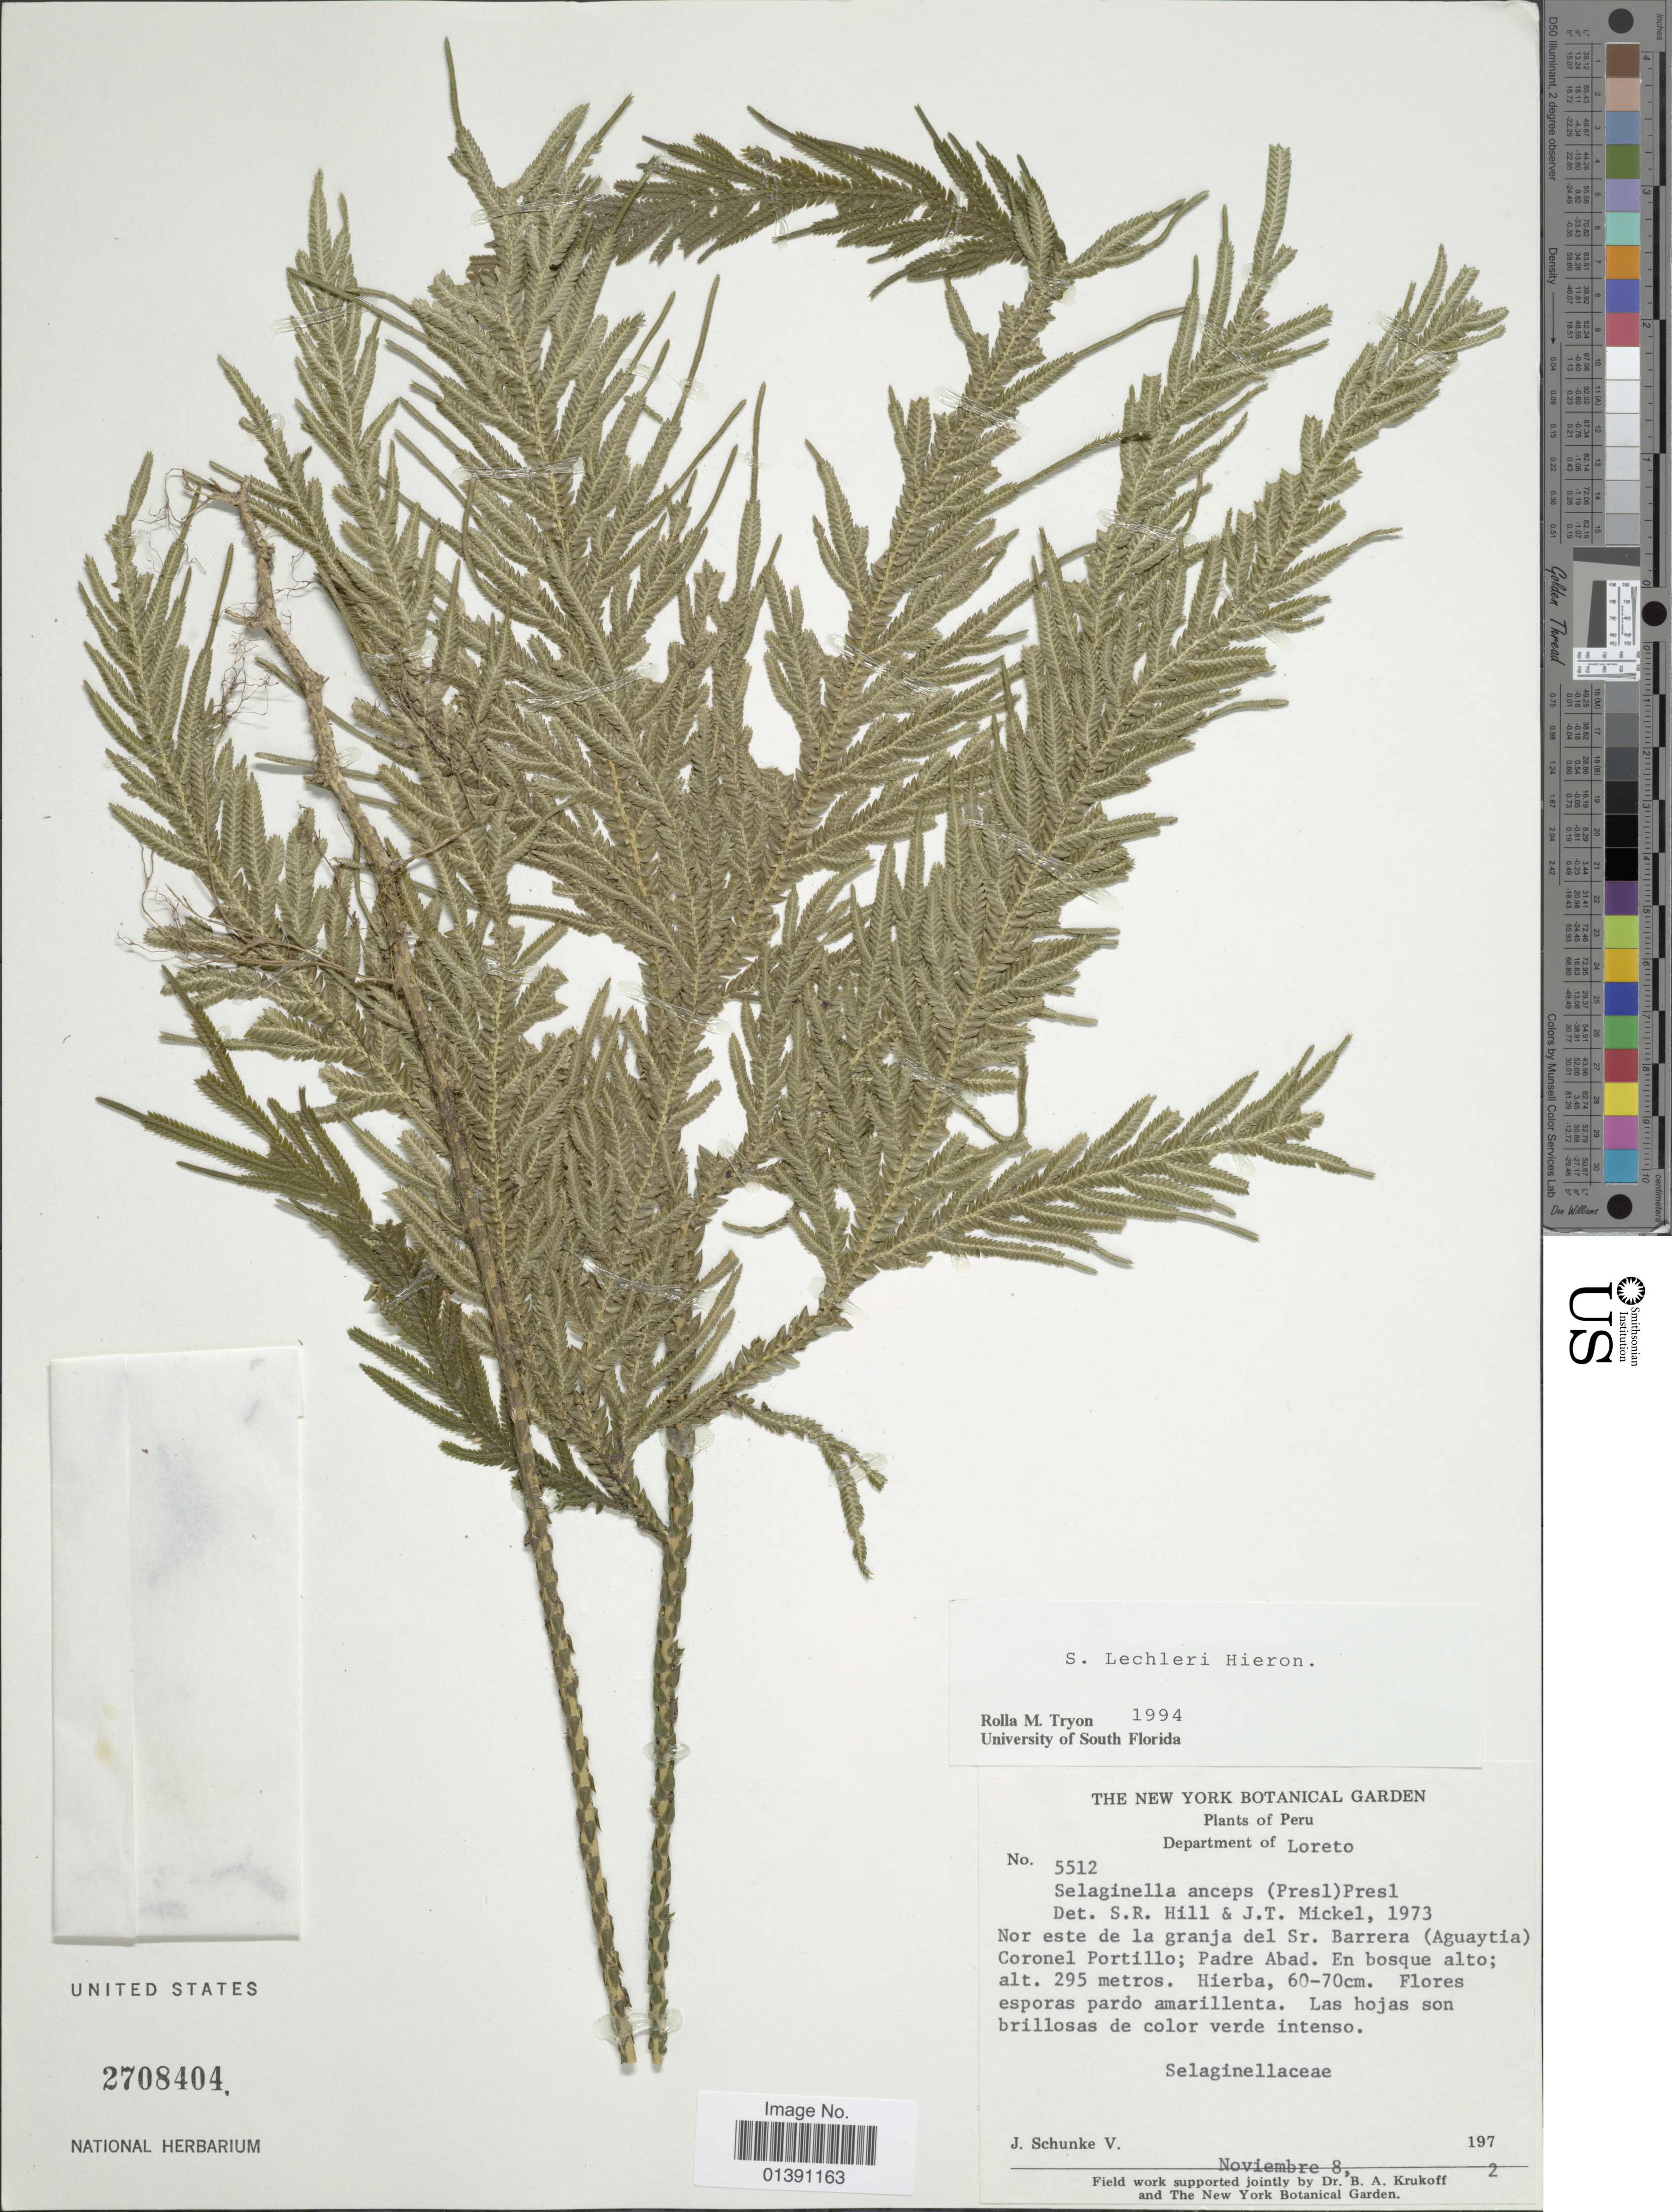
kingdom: Plantae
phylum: Tracheophyta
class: Lycopodiopsida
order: Selaginellales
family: Selaginellaceae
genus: Selaginella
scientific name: Selaginella lechleri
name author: Hieron.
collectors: J. Schunke Vigo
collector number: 5512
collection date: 1972-11-08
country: Peru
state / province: Loreto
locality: Nor este de la granja del Sr Barrera (Aguaytia) Coronel Portillo; Padre Abad.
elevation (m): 295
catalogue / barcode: US 2708404